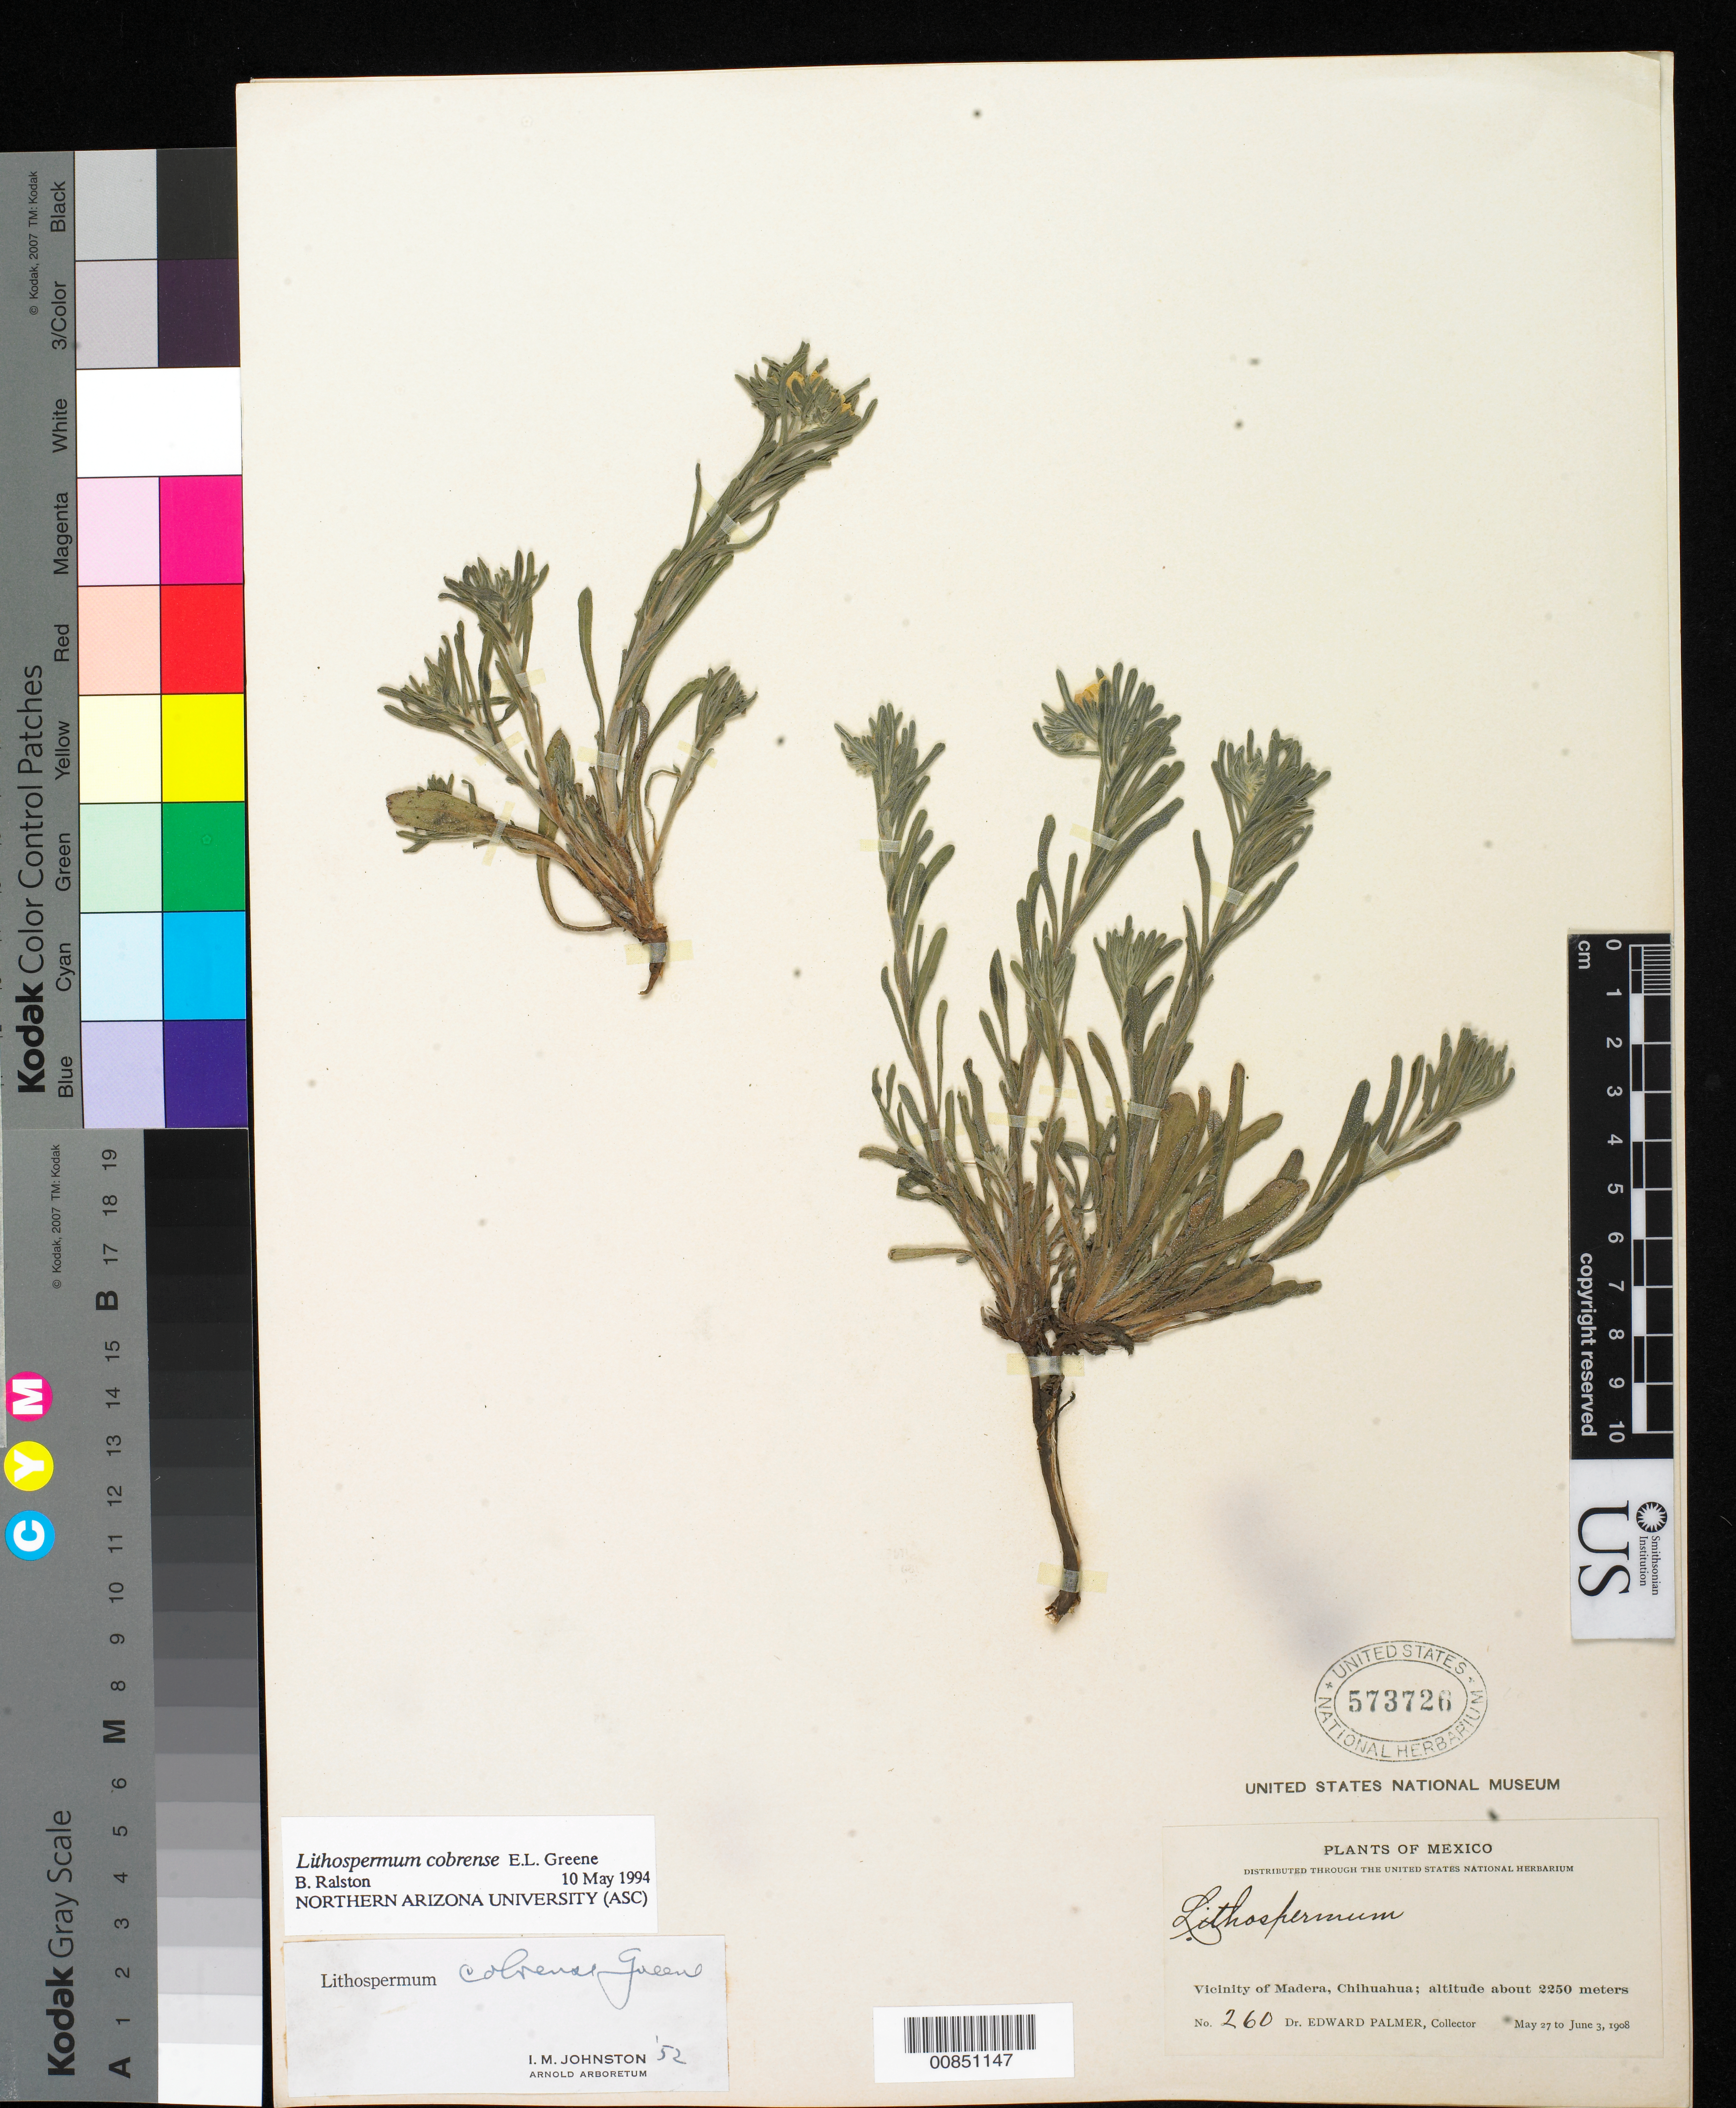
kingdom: Plantae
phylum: Tracheophyta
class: Magnoliopsida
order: Boraginales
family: Boraginaceae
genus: Lithospermum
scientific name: Lithospermum cobrense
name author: Greene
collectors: E. Palmer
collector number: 260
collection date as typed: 27 May 1908 to 03 Jun 1908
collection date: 1908-05-27/1908-06-03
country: Mexico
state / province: Chihuahua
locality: Vicinity of Madera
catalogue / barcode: US 573726